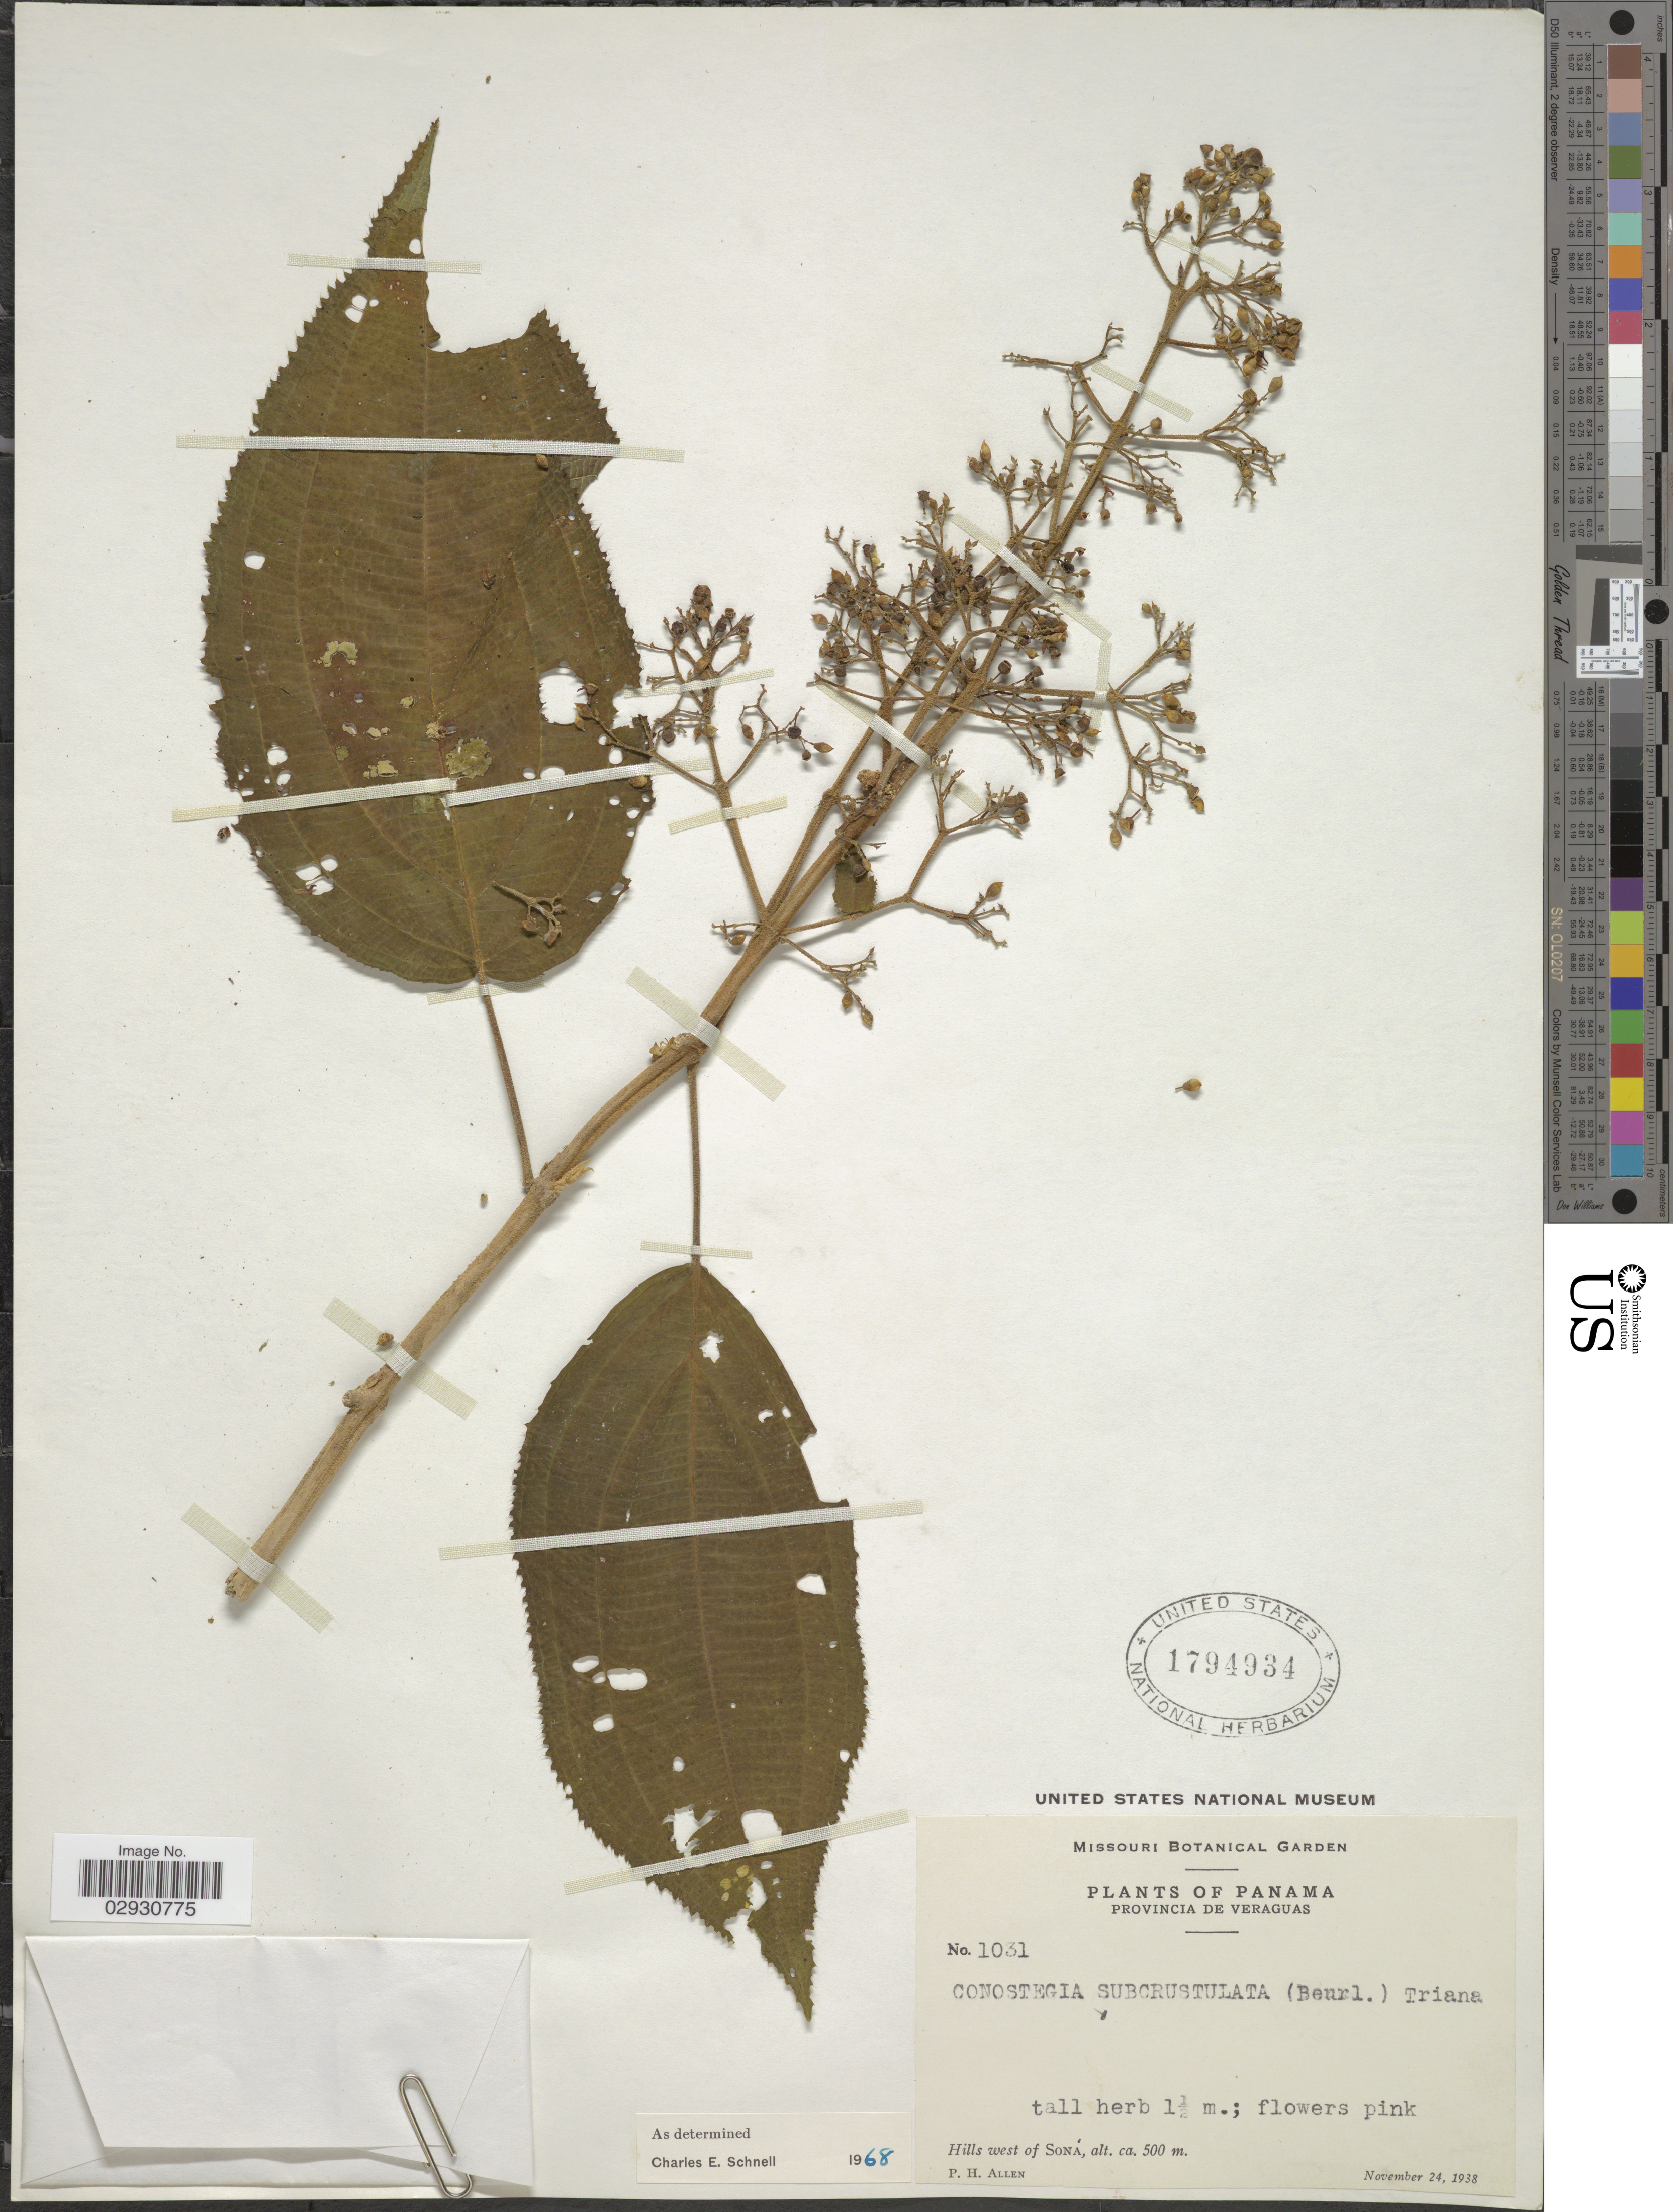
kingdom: Plantae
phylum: Tracheophyta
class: Magnoliopsida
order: Myrtales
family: Melastomataceae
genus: Conostegia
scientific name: Conostegia subcrustulata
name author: (Beurl.) Triana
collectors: P. H. Allen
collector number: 1031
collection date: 1938-11-24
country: Panama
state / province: Veraguas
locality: Provincia de Veraguas. Hills west of Soná.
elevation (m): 500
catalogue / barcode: US 1794934